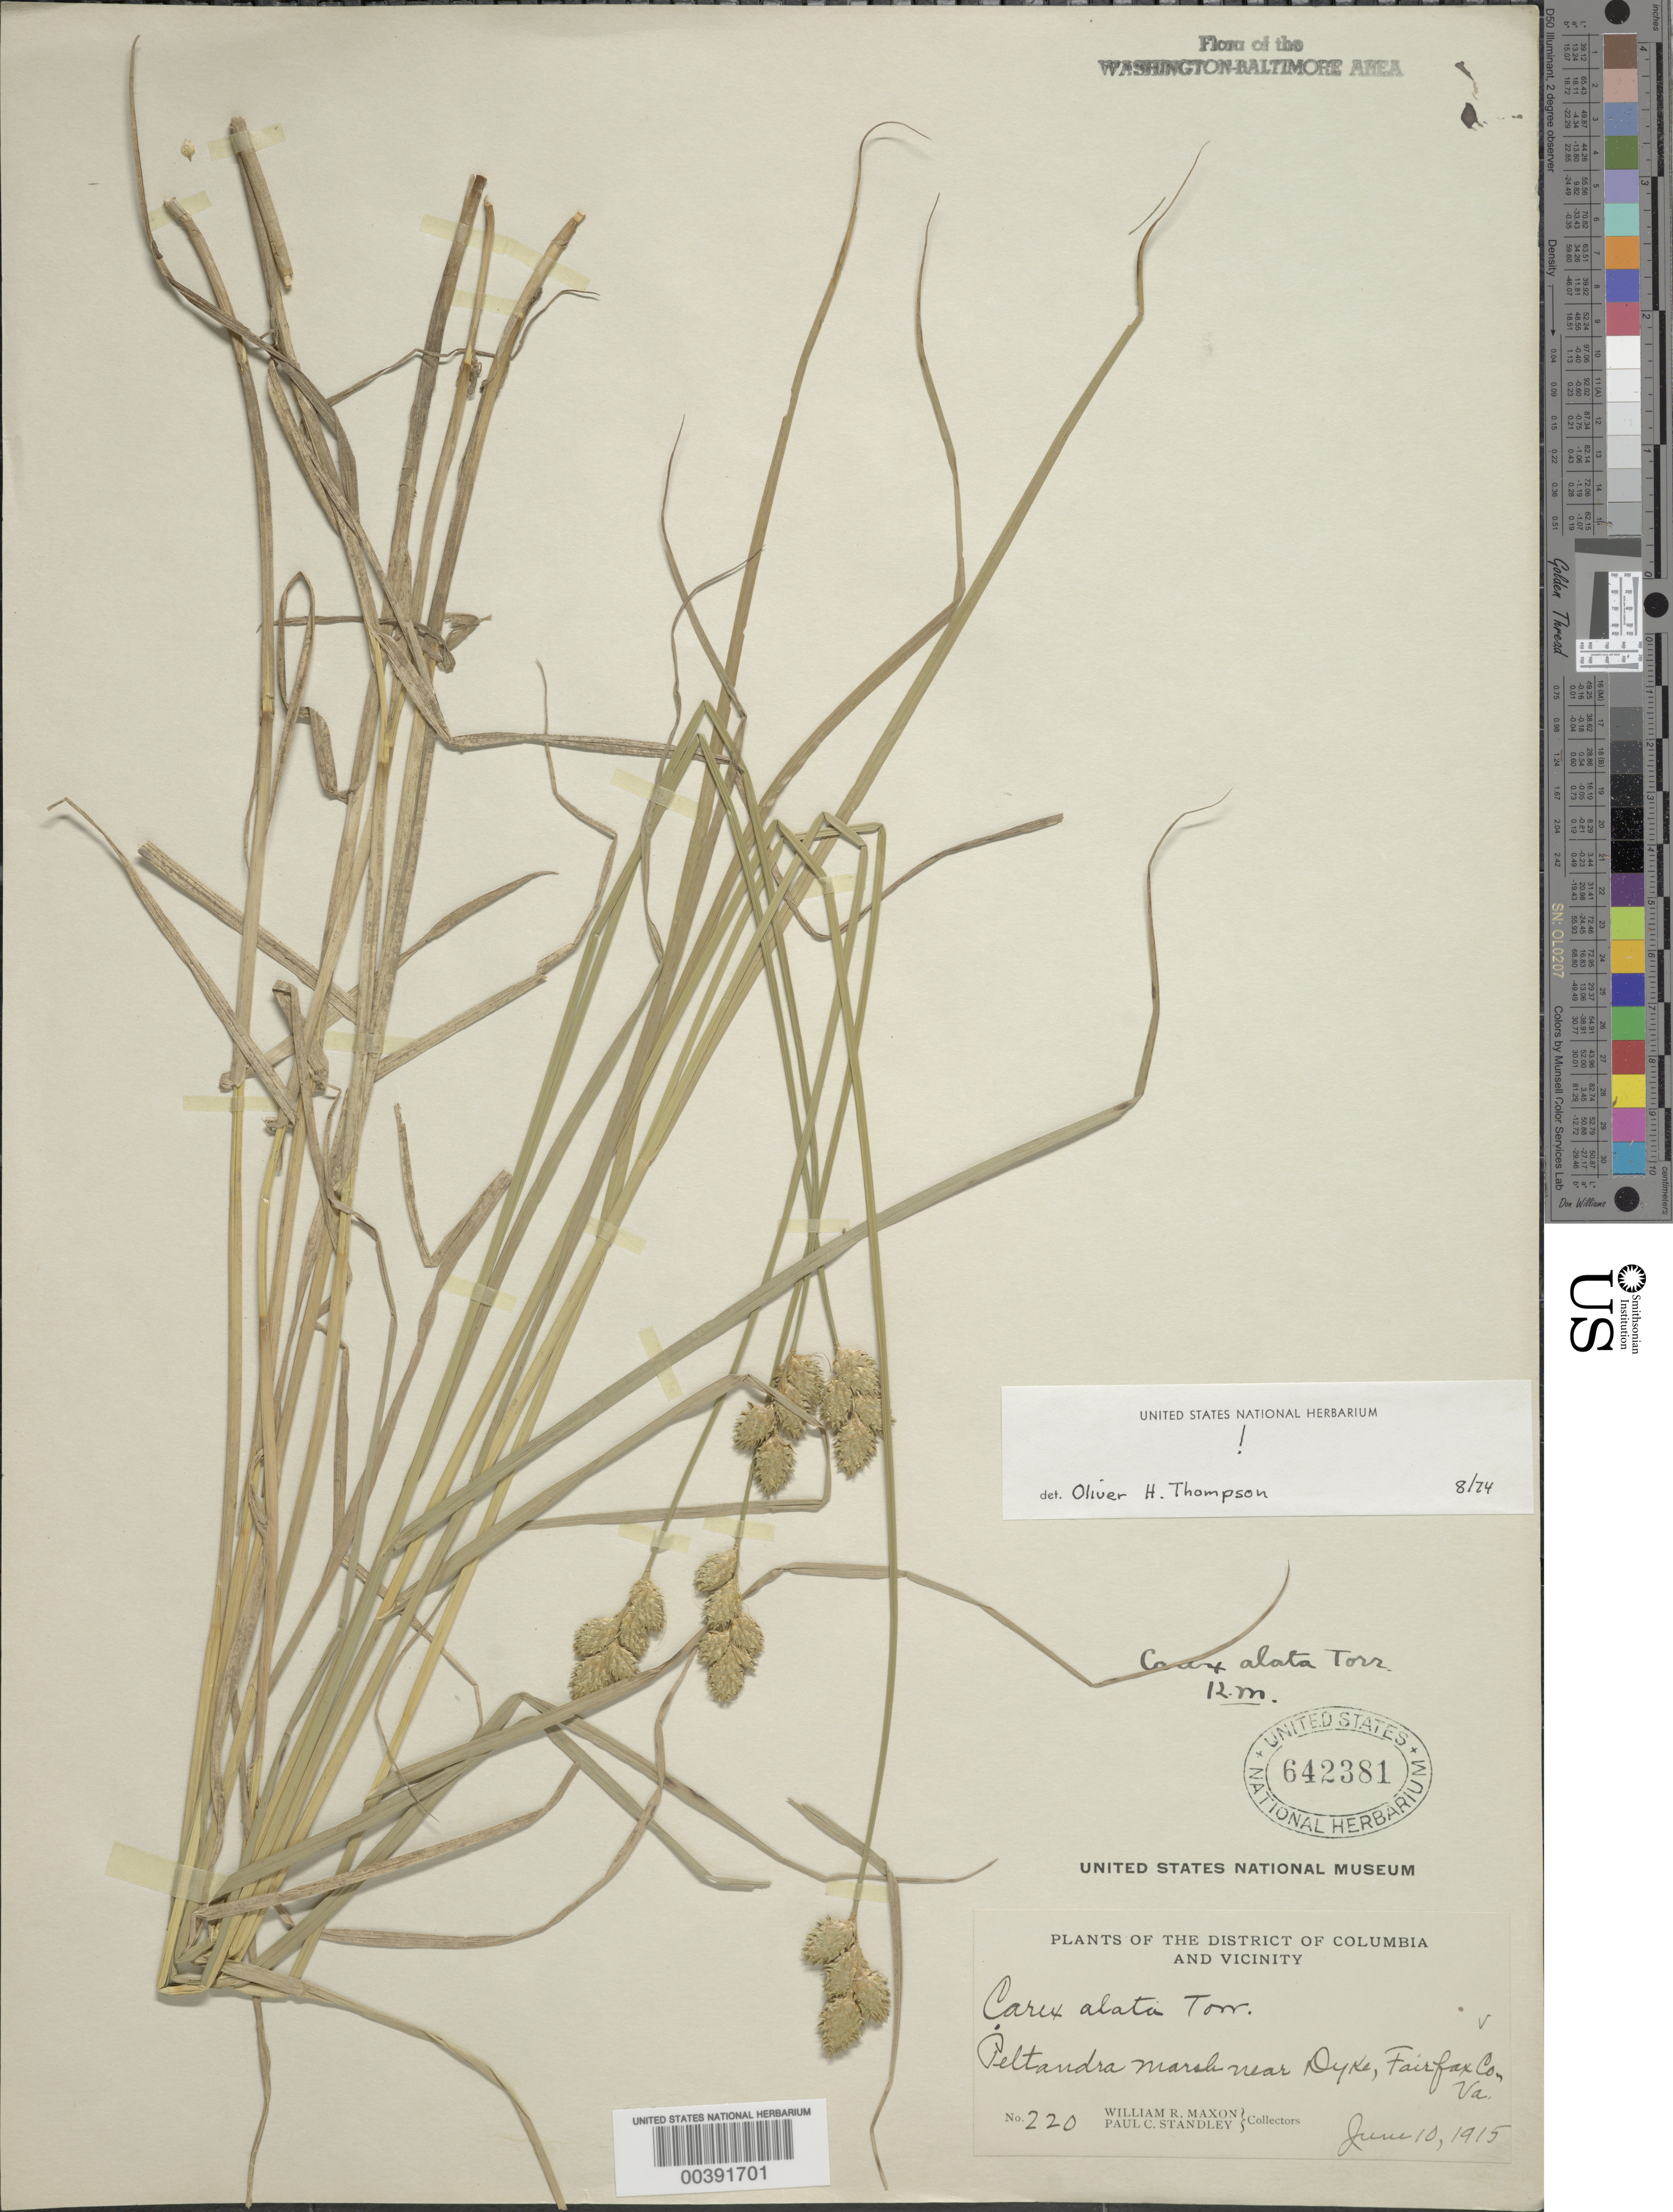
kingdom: Plantae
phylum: Tracheophyta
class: Liliopsida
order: Poales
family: Cyperaceae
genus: Carex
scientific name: Carex alata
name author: Torr.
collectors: W. R. Maxon & P. C. Standley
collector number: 220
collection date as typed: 10 Jun 1915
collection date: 1915-06-10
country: United States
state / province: Virginia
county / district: Fairfax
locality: near Dyke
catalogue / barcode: US 642381